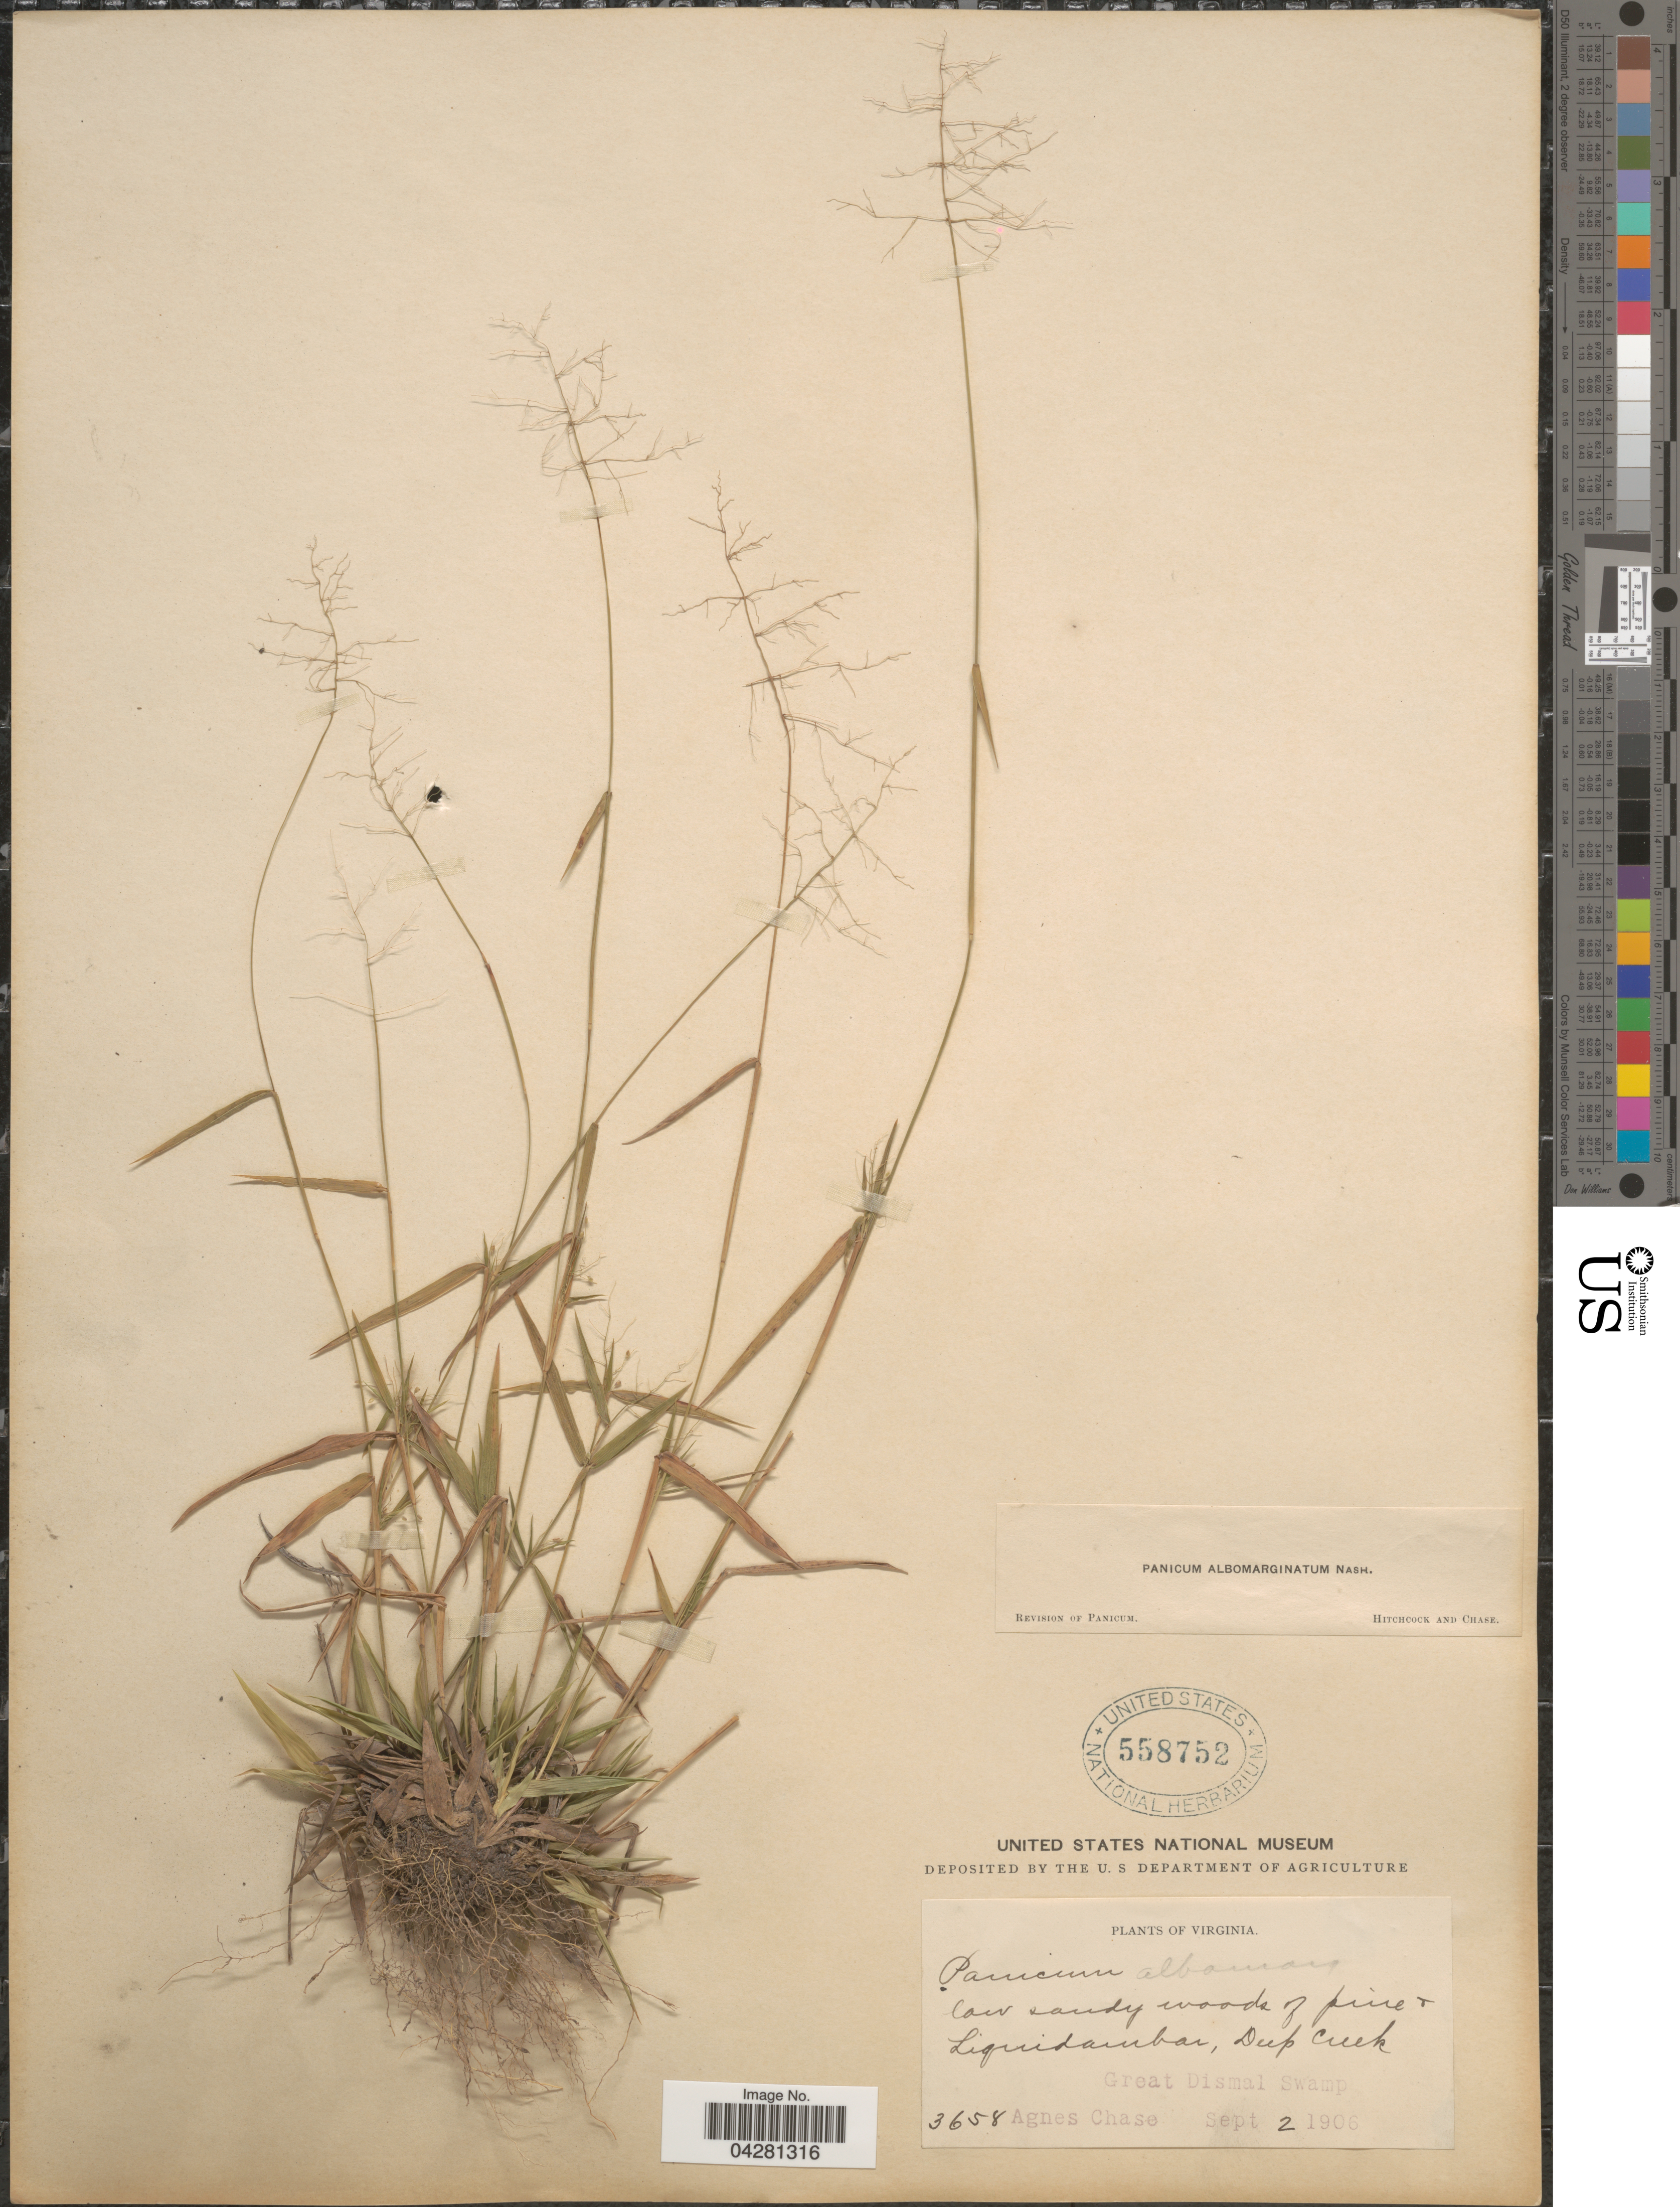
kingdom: Plantae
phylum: Tracheophyta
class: Liliopsida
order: Poales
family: Poaceae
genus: Dichanthelium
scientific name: Dichanthelium dichotomum var. unciphyllum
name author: (Trin.) Davidse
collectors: A. Chase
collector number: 3658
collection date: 1906-09-02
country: United States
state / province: Virginia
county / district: City of Norfolk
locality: Deep Creek. Great Dismal Swamp.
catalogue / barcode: US 558752